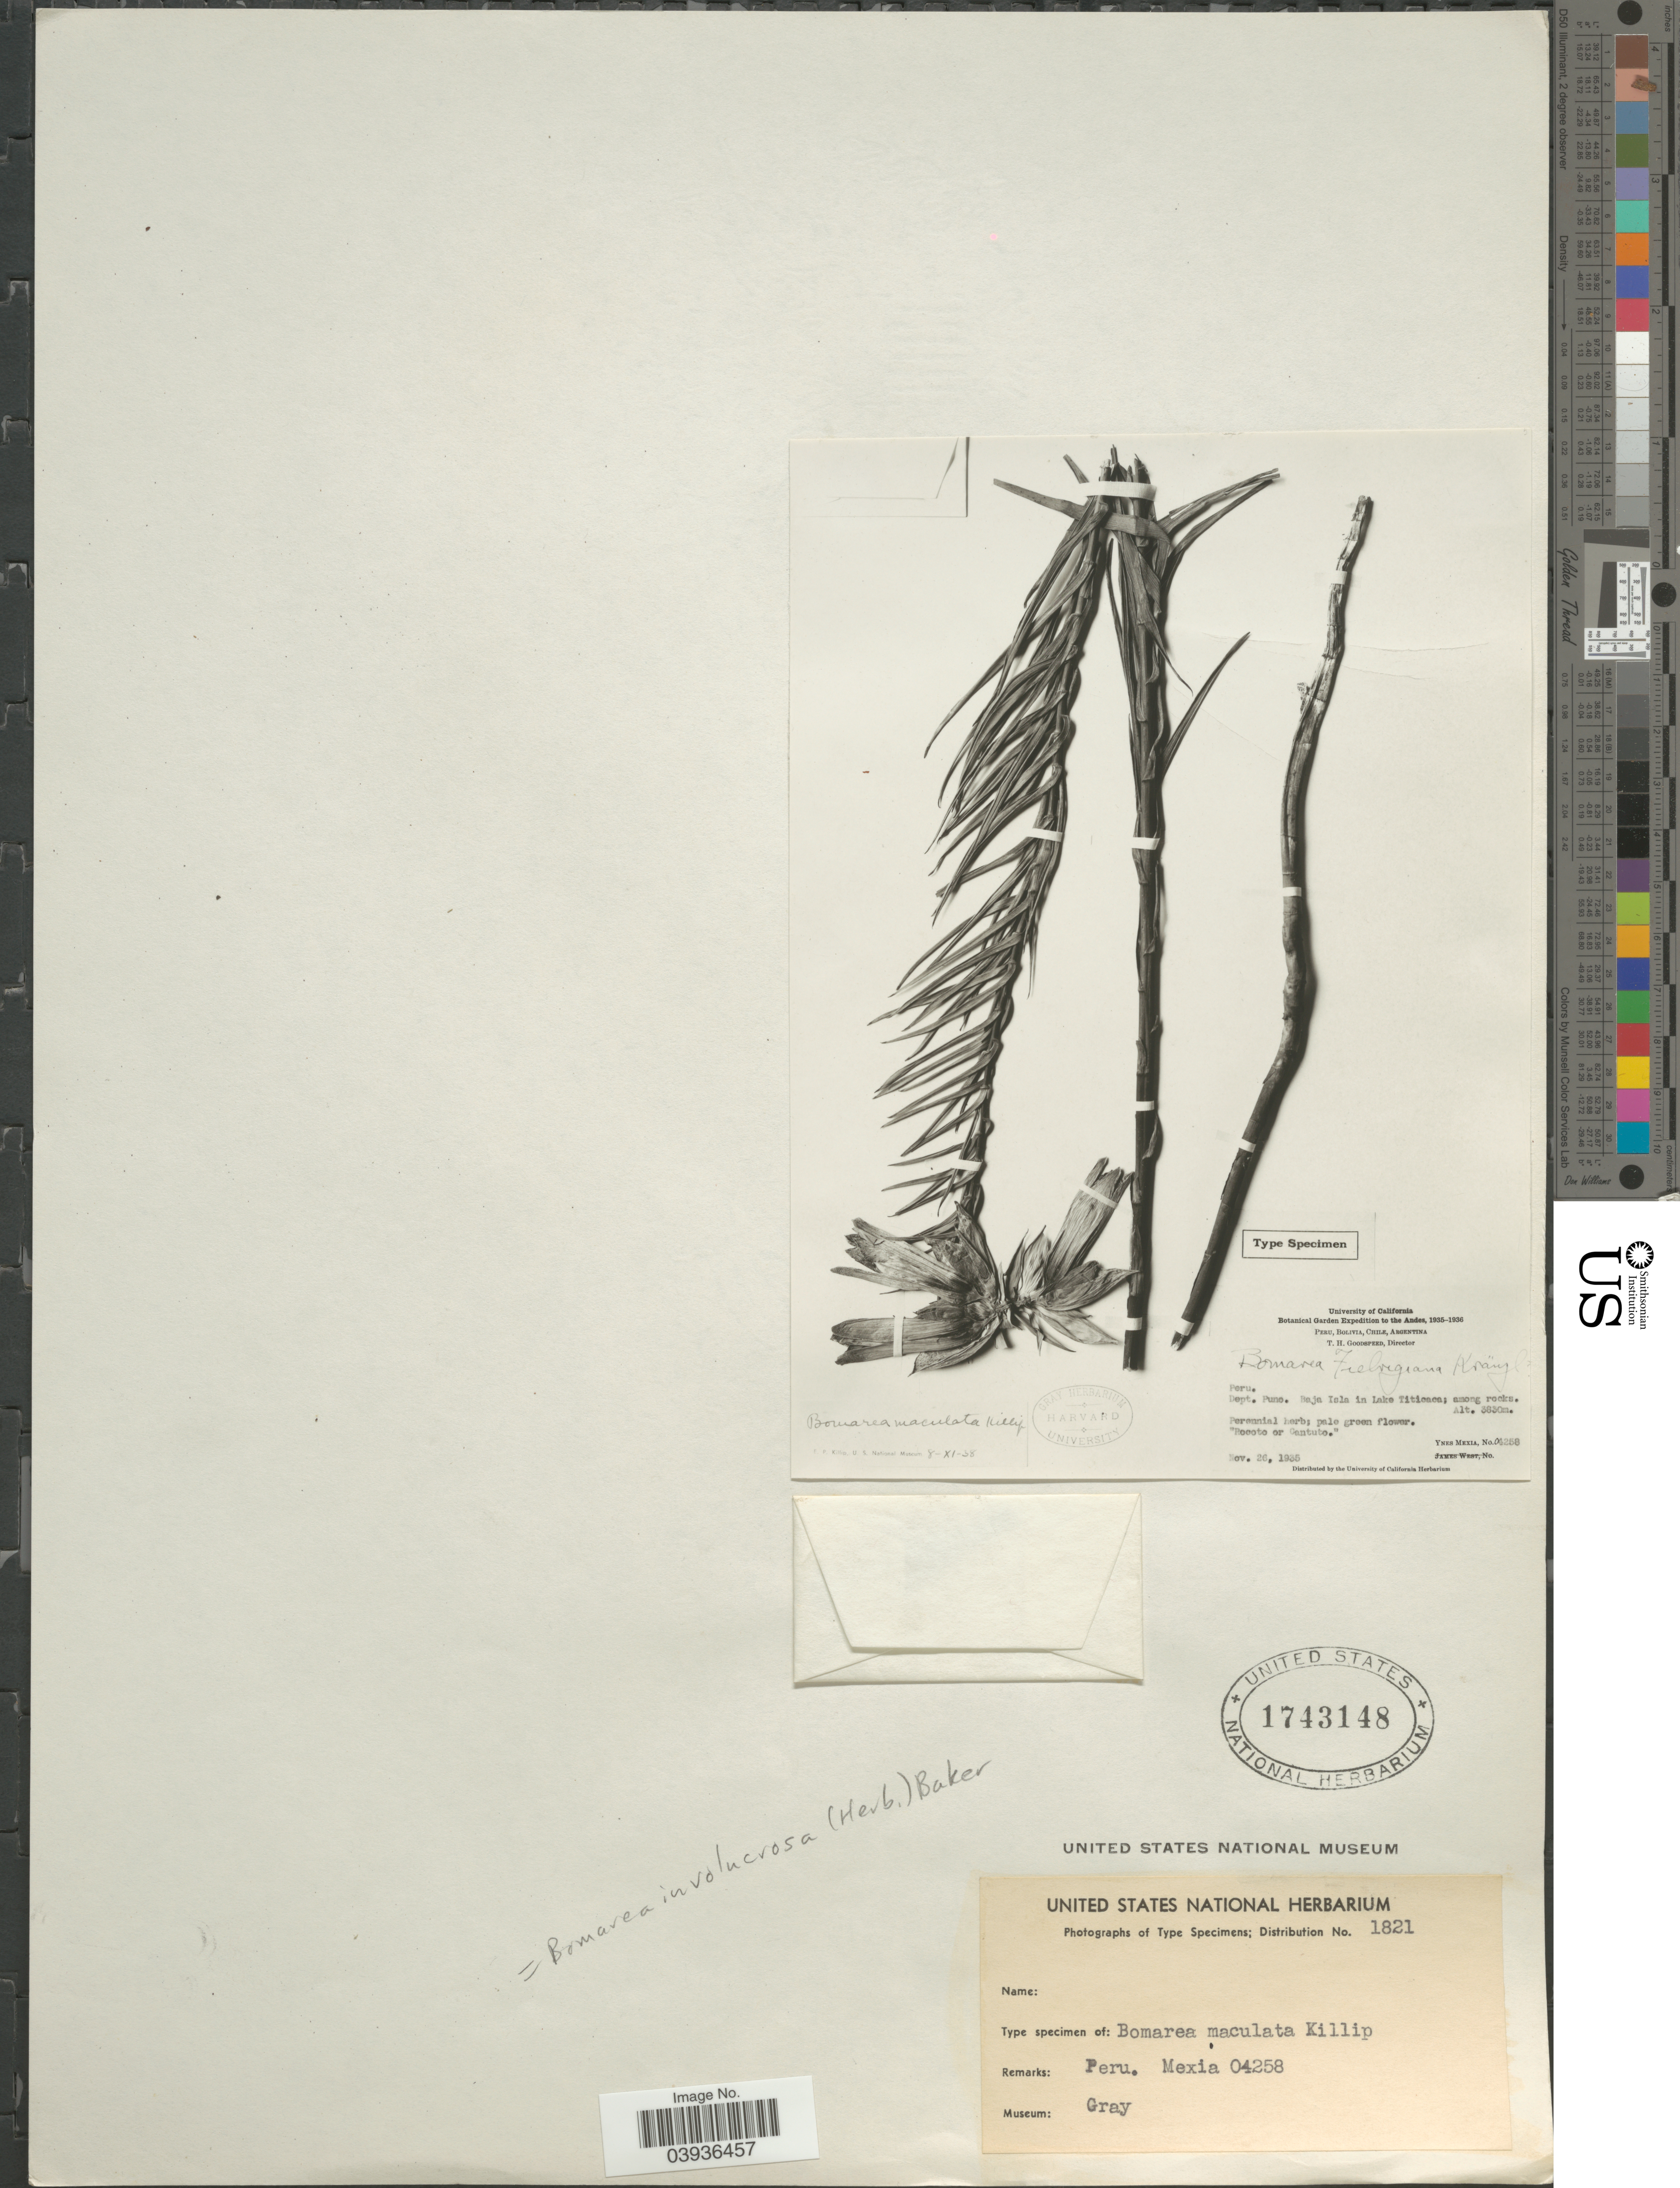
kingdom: Plantae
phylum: Tracheophyta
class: Liliopsida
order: Liliales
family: Alstroemeriaceae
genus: Bomarea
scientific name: Bomarea involucrosa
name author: (Herb.) Baker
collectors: Y. Mexia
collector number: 4258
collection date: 1935-11-26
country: Peru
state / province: Puno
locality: Andes. Dept. Puno. Baja Isla in Lake Titicaca; among rocks.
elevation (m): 3830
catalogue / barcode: US 1743148